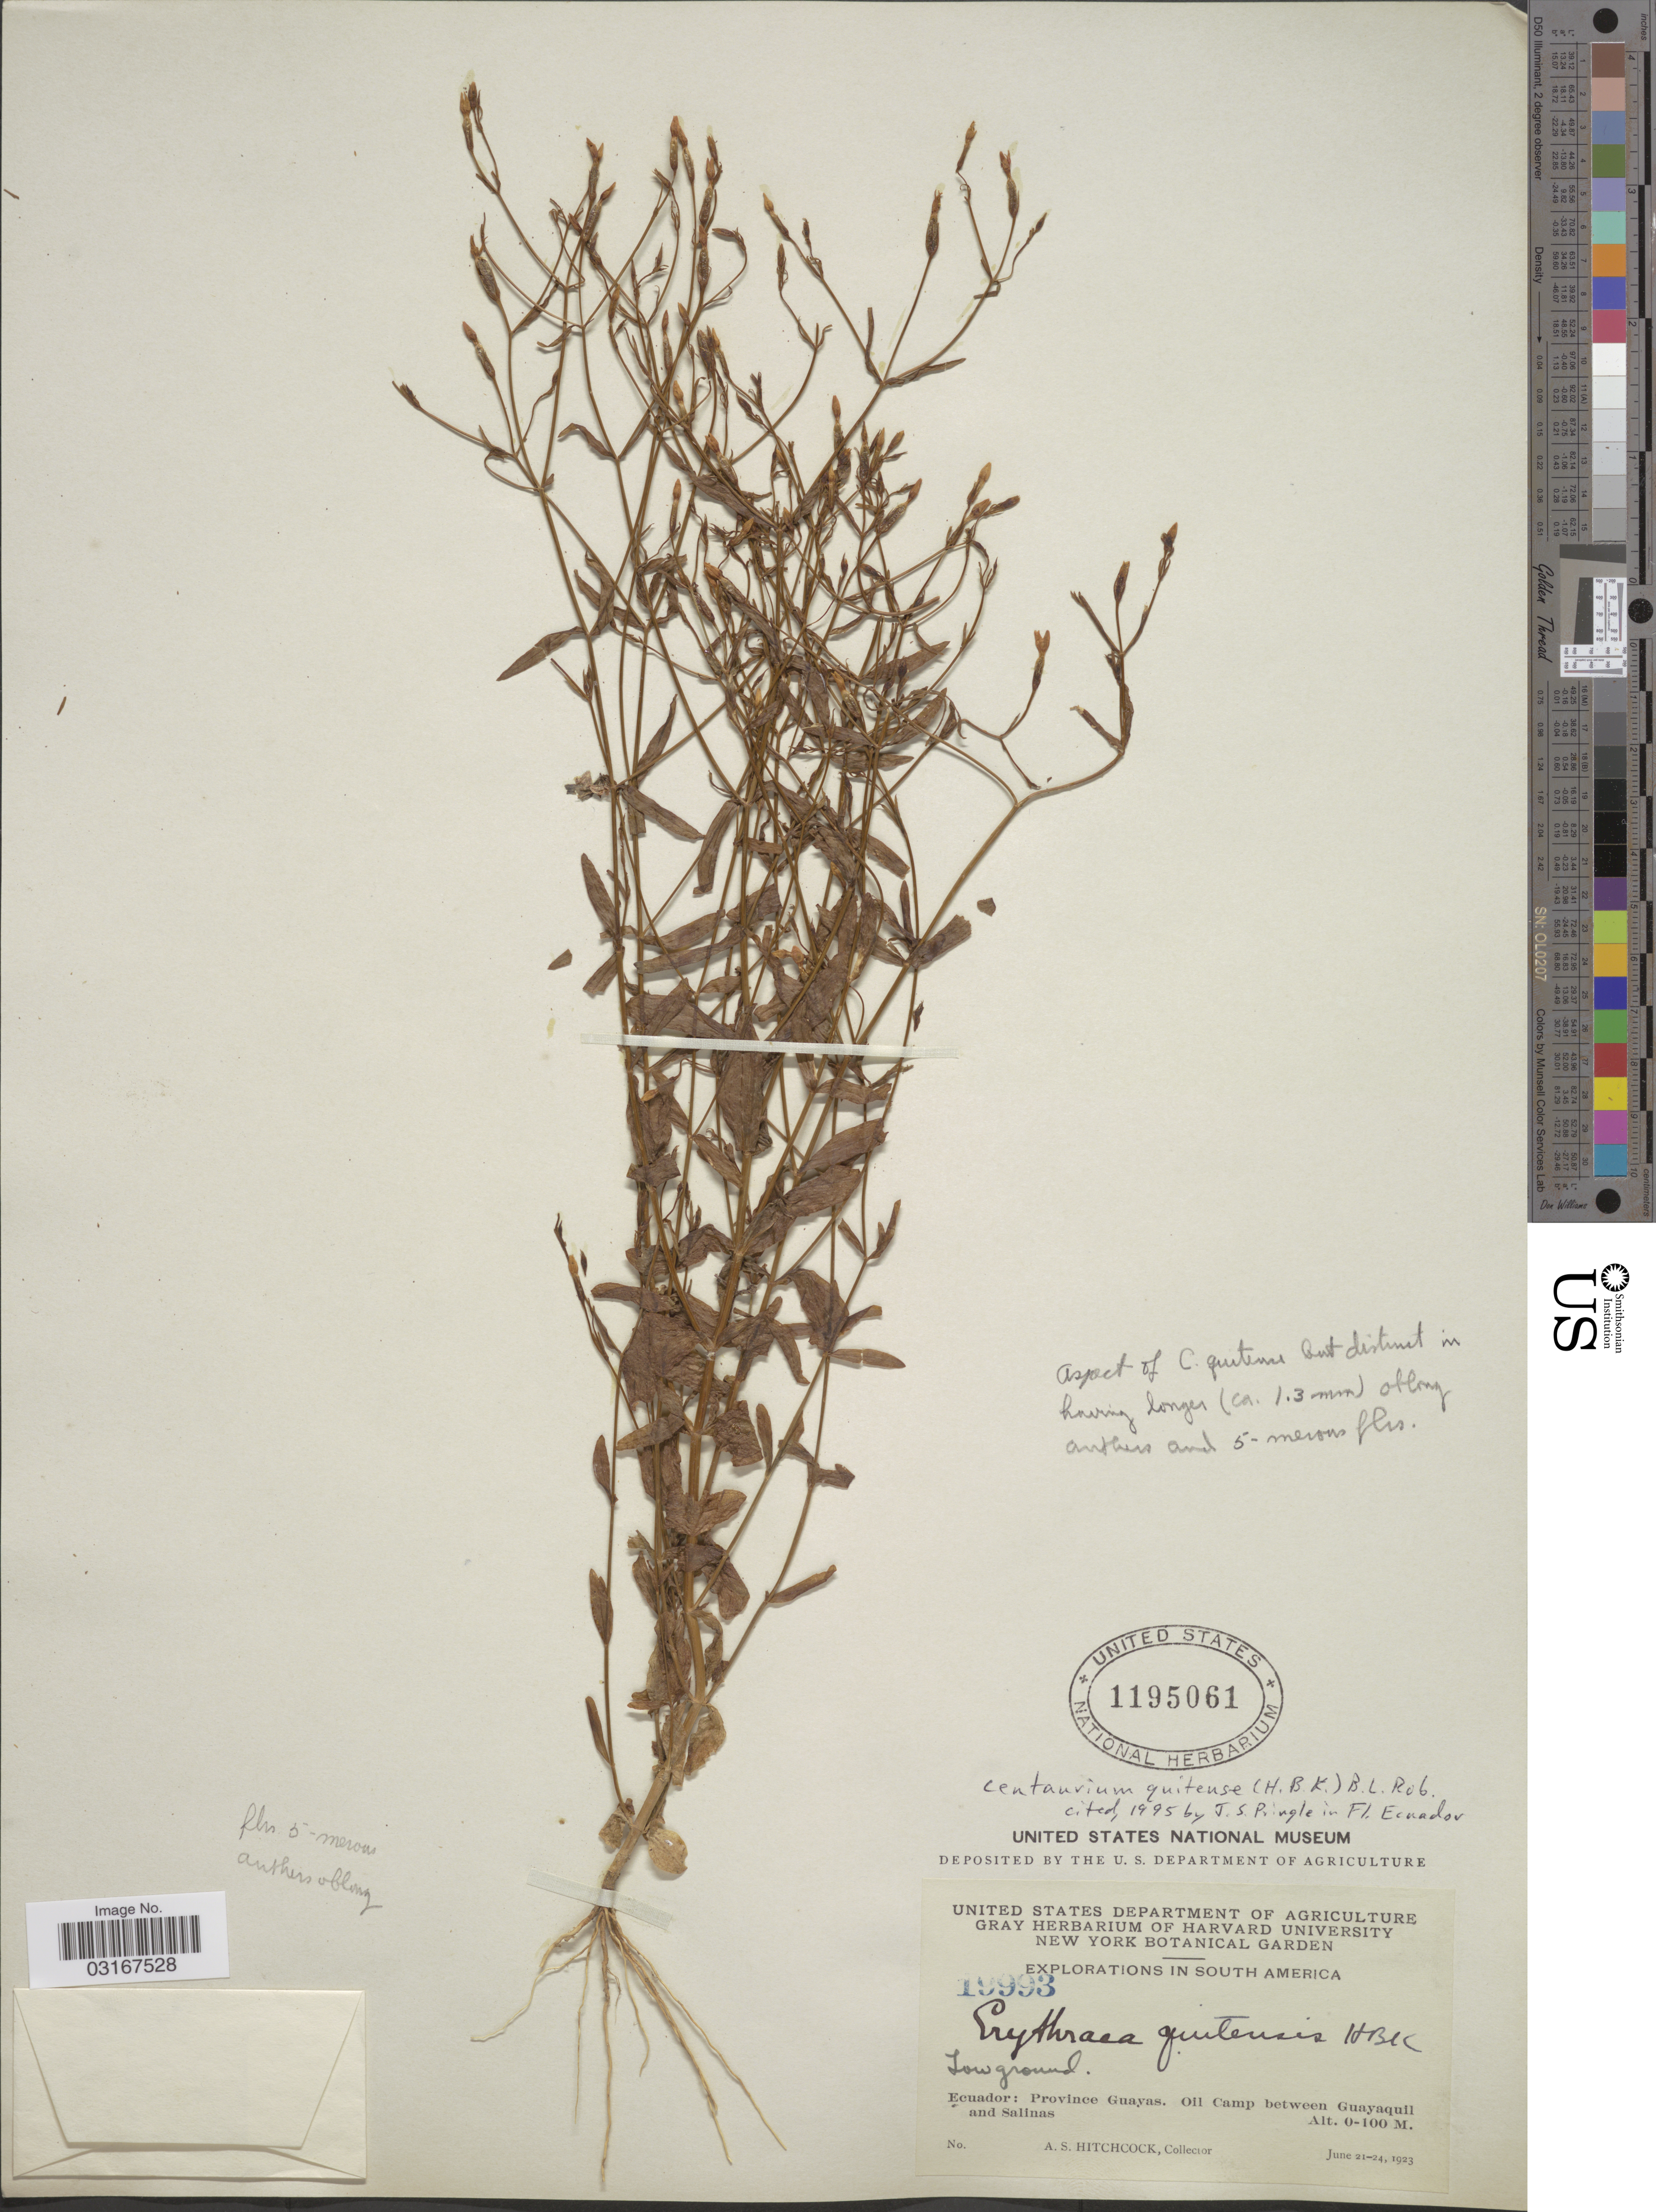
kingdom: Plantae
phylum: Tracheophyta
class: Magnoliopsida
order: Gentianales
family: Gentianaceae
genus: Centaurium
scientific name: Centaurium quitense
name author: (Kunth) B.L. Rob.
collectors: A. S. Hitchcock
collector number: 19993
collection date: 1923-06-21/1923-06-24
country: Ecuador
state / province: Guayas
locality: Oil Camp between Guayaquil and Salinas.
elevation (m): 0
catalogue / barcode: US 1195061